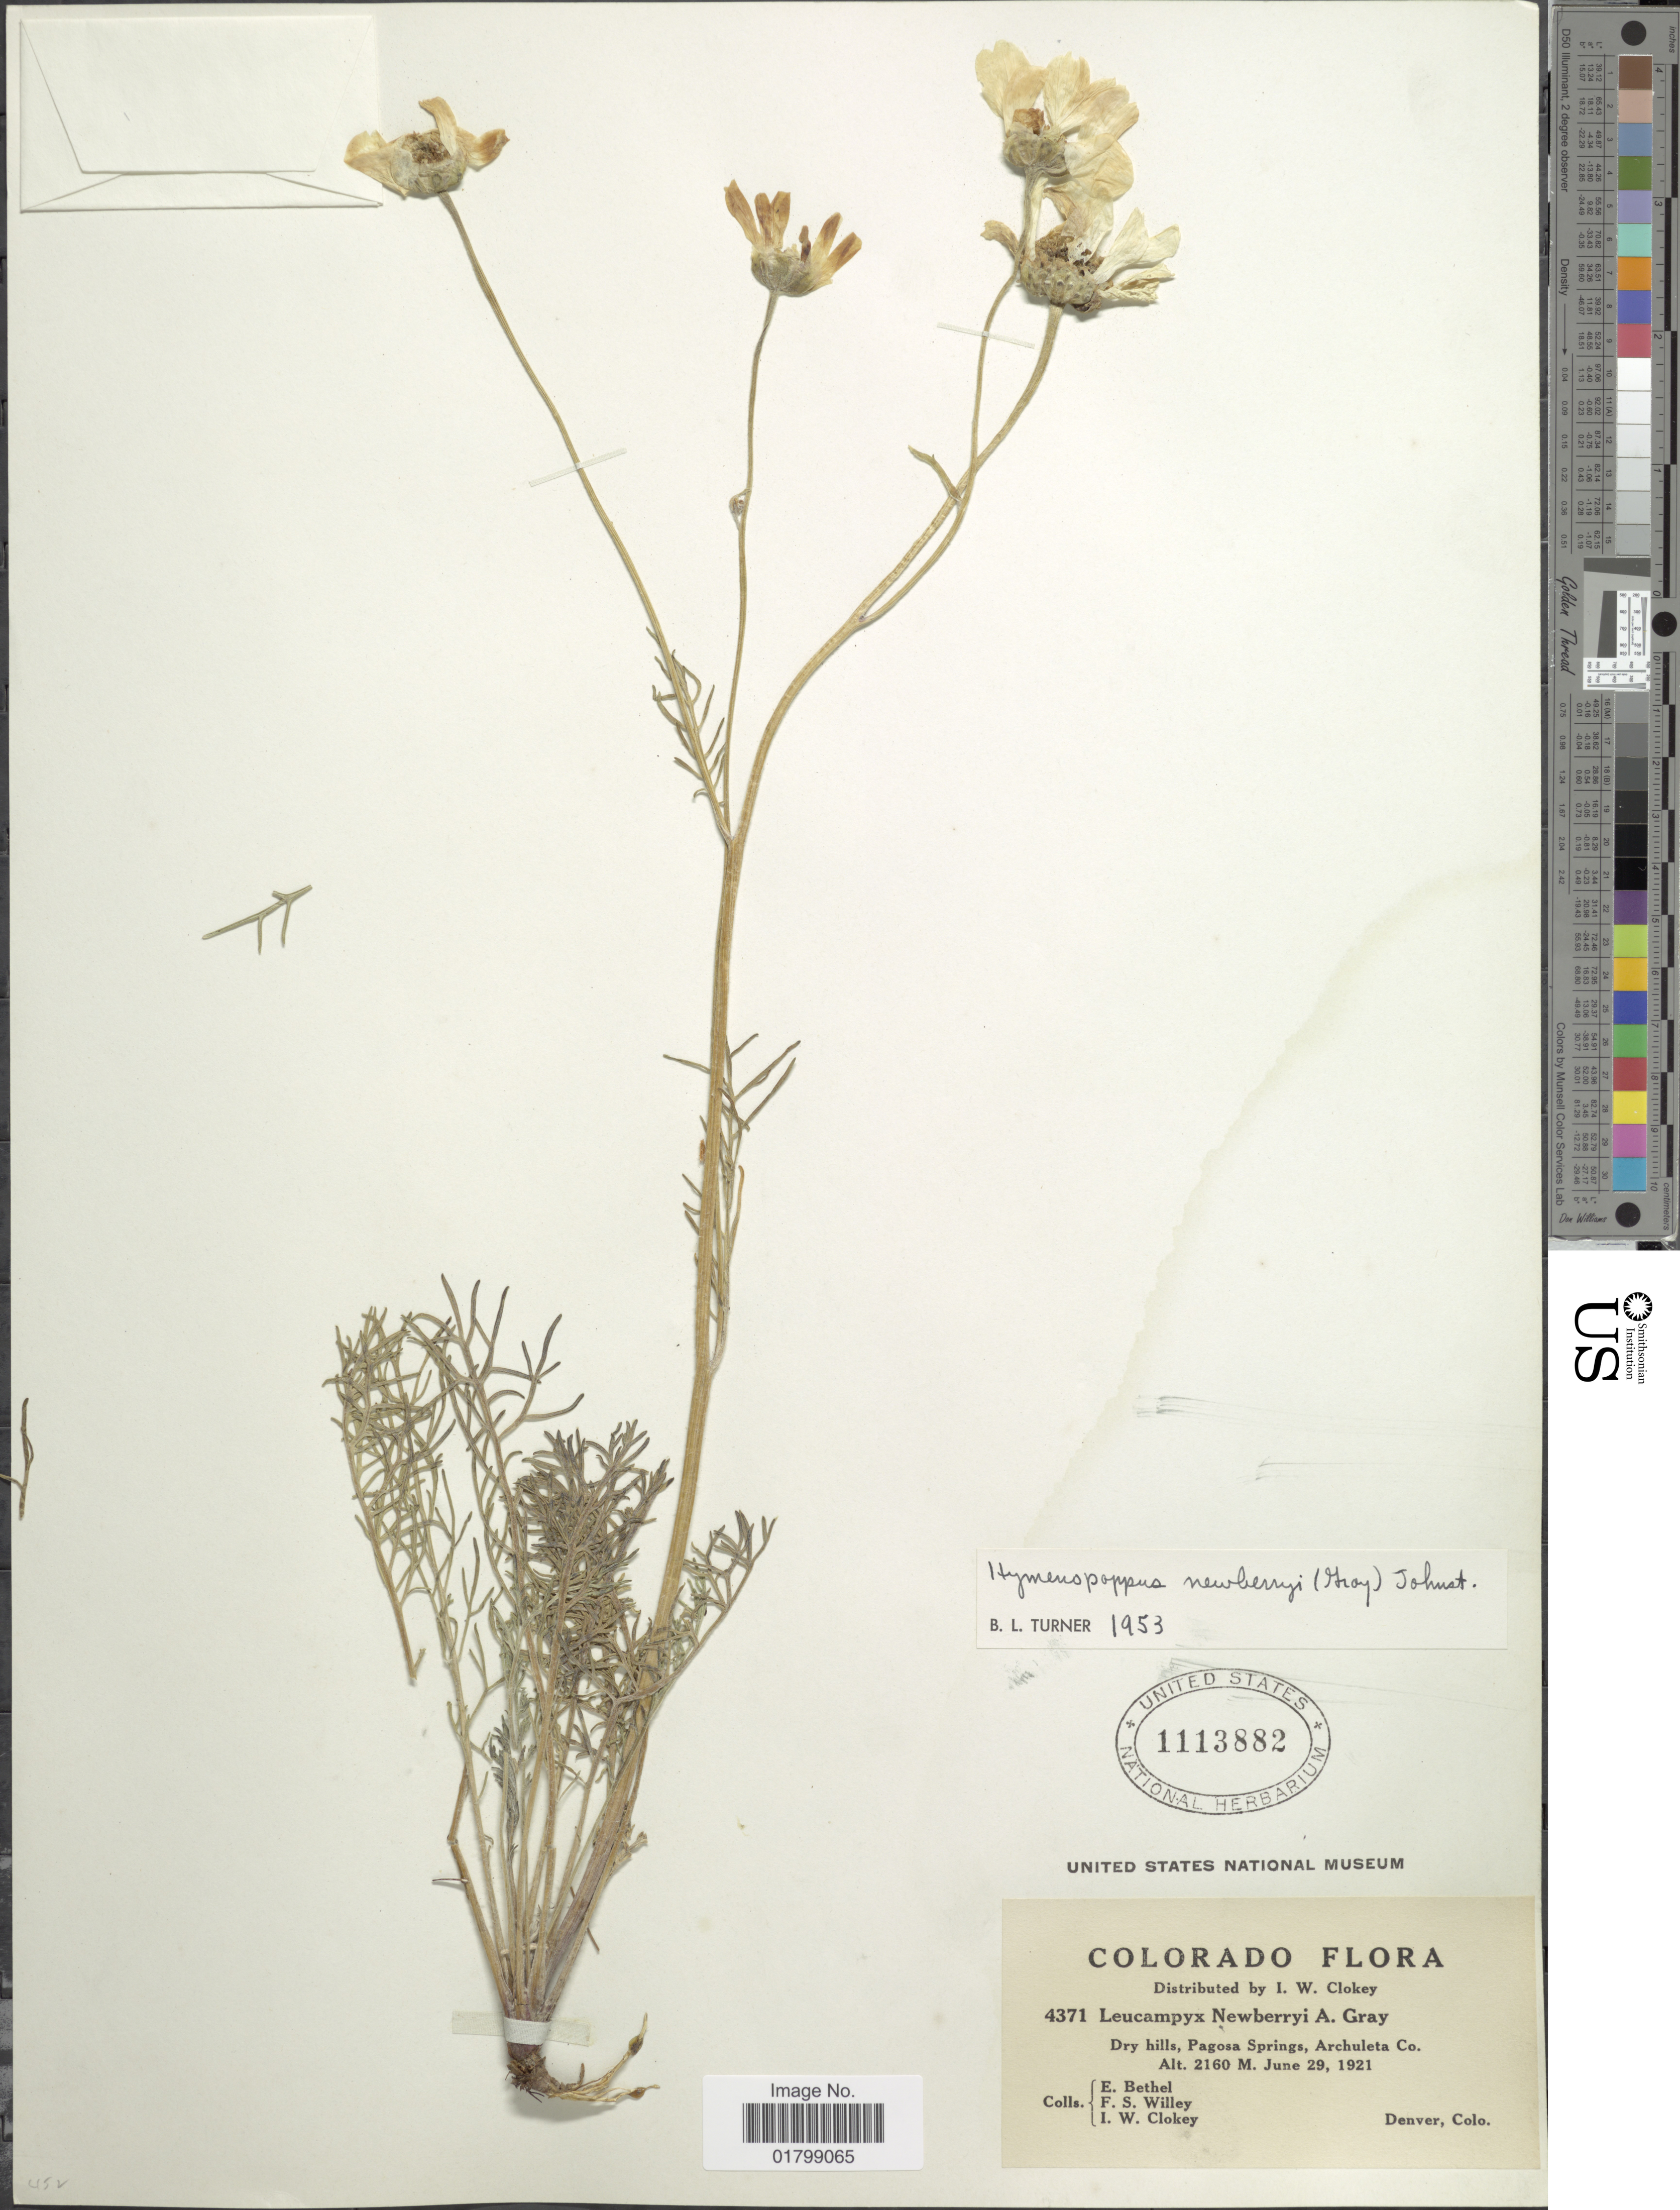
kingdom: Plantae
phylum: Tracheophyta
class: Magnoliopsida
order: Asterales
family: Asteraceae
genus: Hymenopappus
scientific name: Hymenopappus newberryi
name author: (D.D. Keck) B.L. Turner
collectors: E. Bethel, F. Willey & I. W. Clokey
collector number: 4371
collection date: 1921-06-29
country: United States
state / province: Colorado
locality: Dry hills, Pagosa Springs, Archuleta Co.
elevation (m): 2160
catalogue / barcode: US 1113882